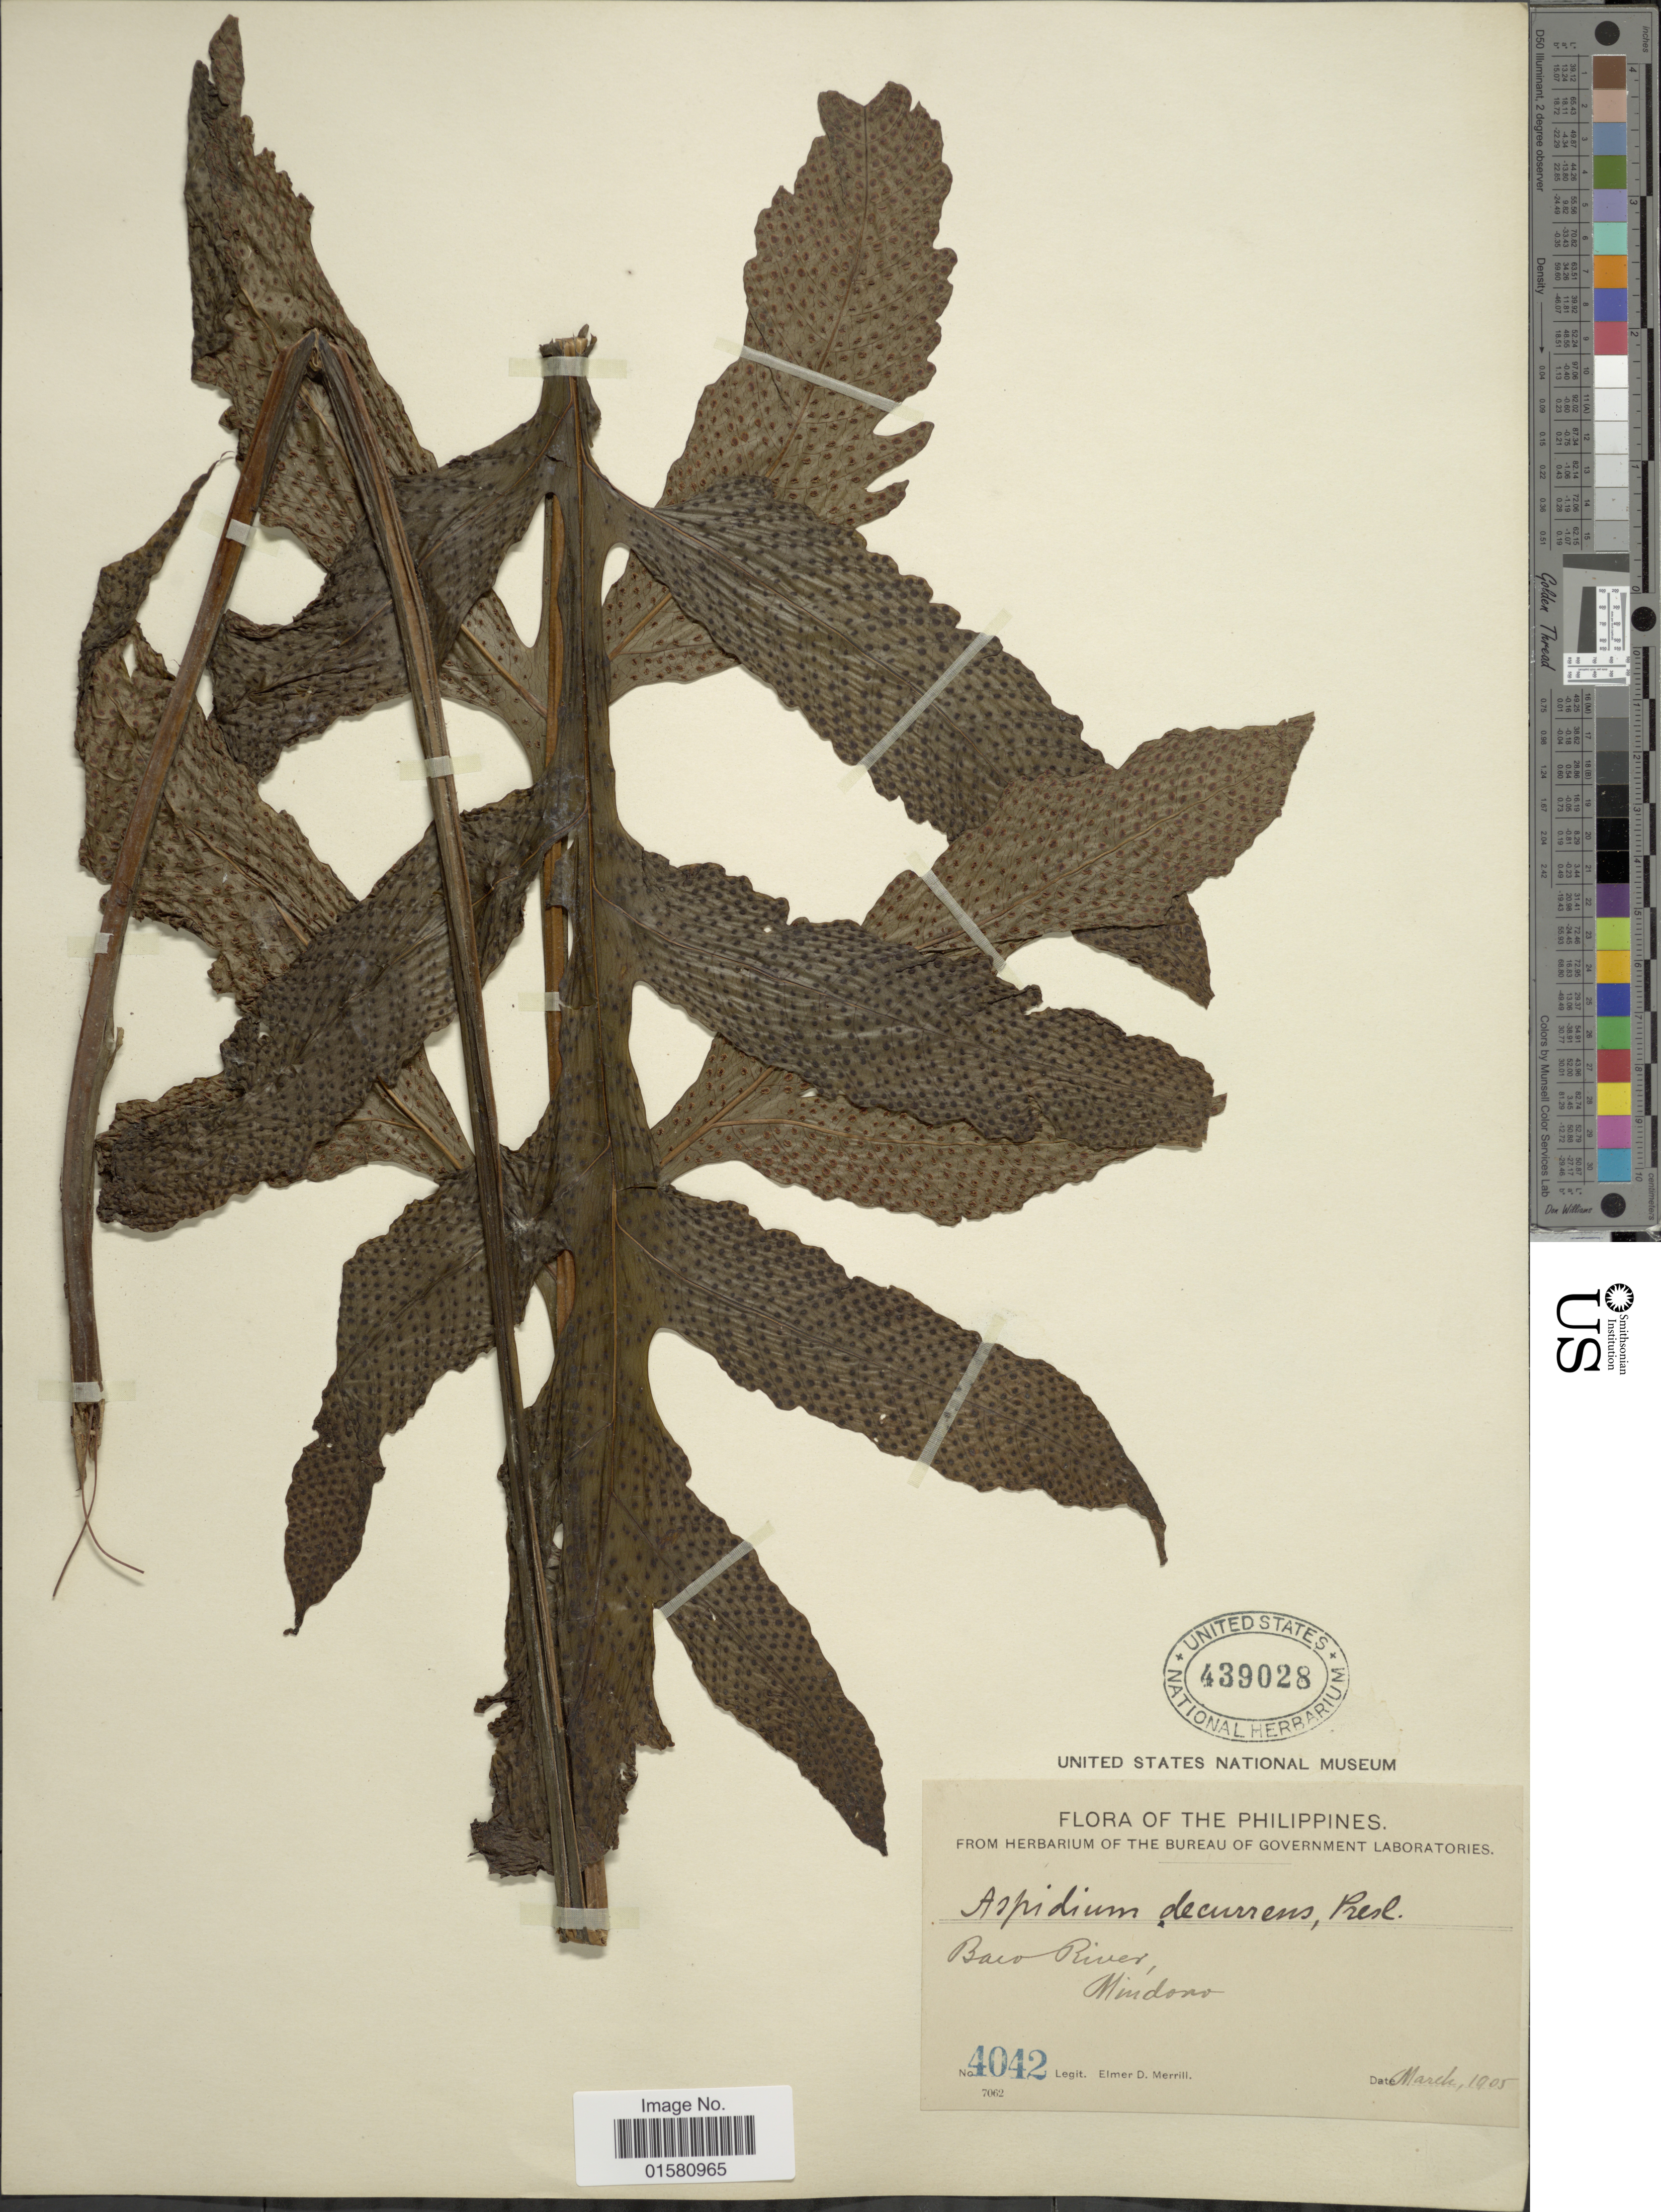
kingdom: Plantae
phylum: Tracheophyta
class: Polypodiopsida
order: Polypodiales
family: Tectariaceae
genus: Tectaria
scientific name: Tectaria decurrens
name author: (Presel.) Copel. in Elmer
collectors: E. D. Merrill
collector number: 4042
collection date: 1905-03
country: Philippines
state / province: Mimaropa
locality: Baco River, Mindoro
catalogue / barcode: US 439028